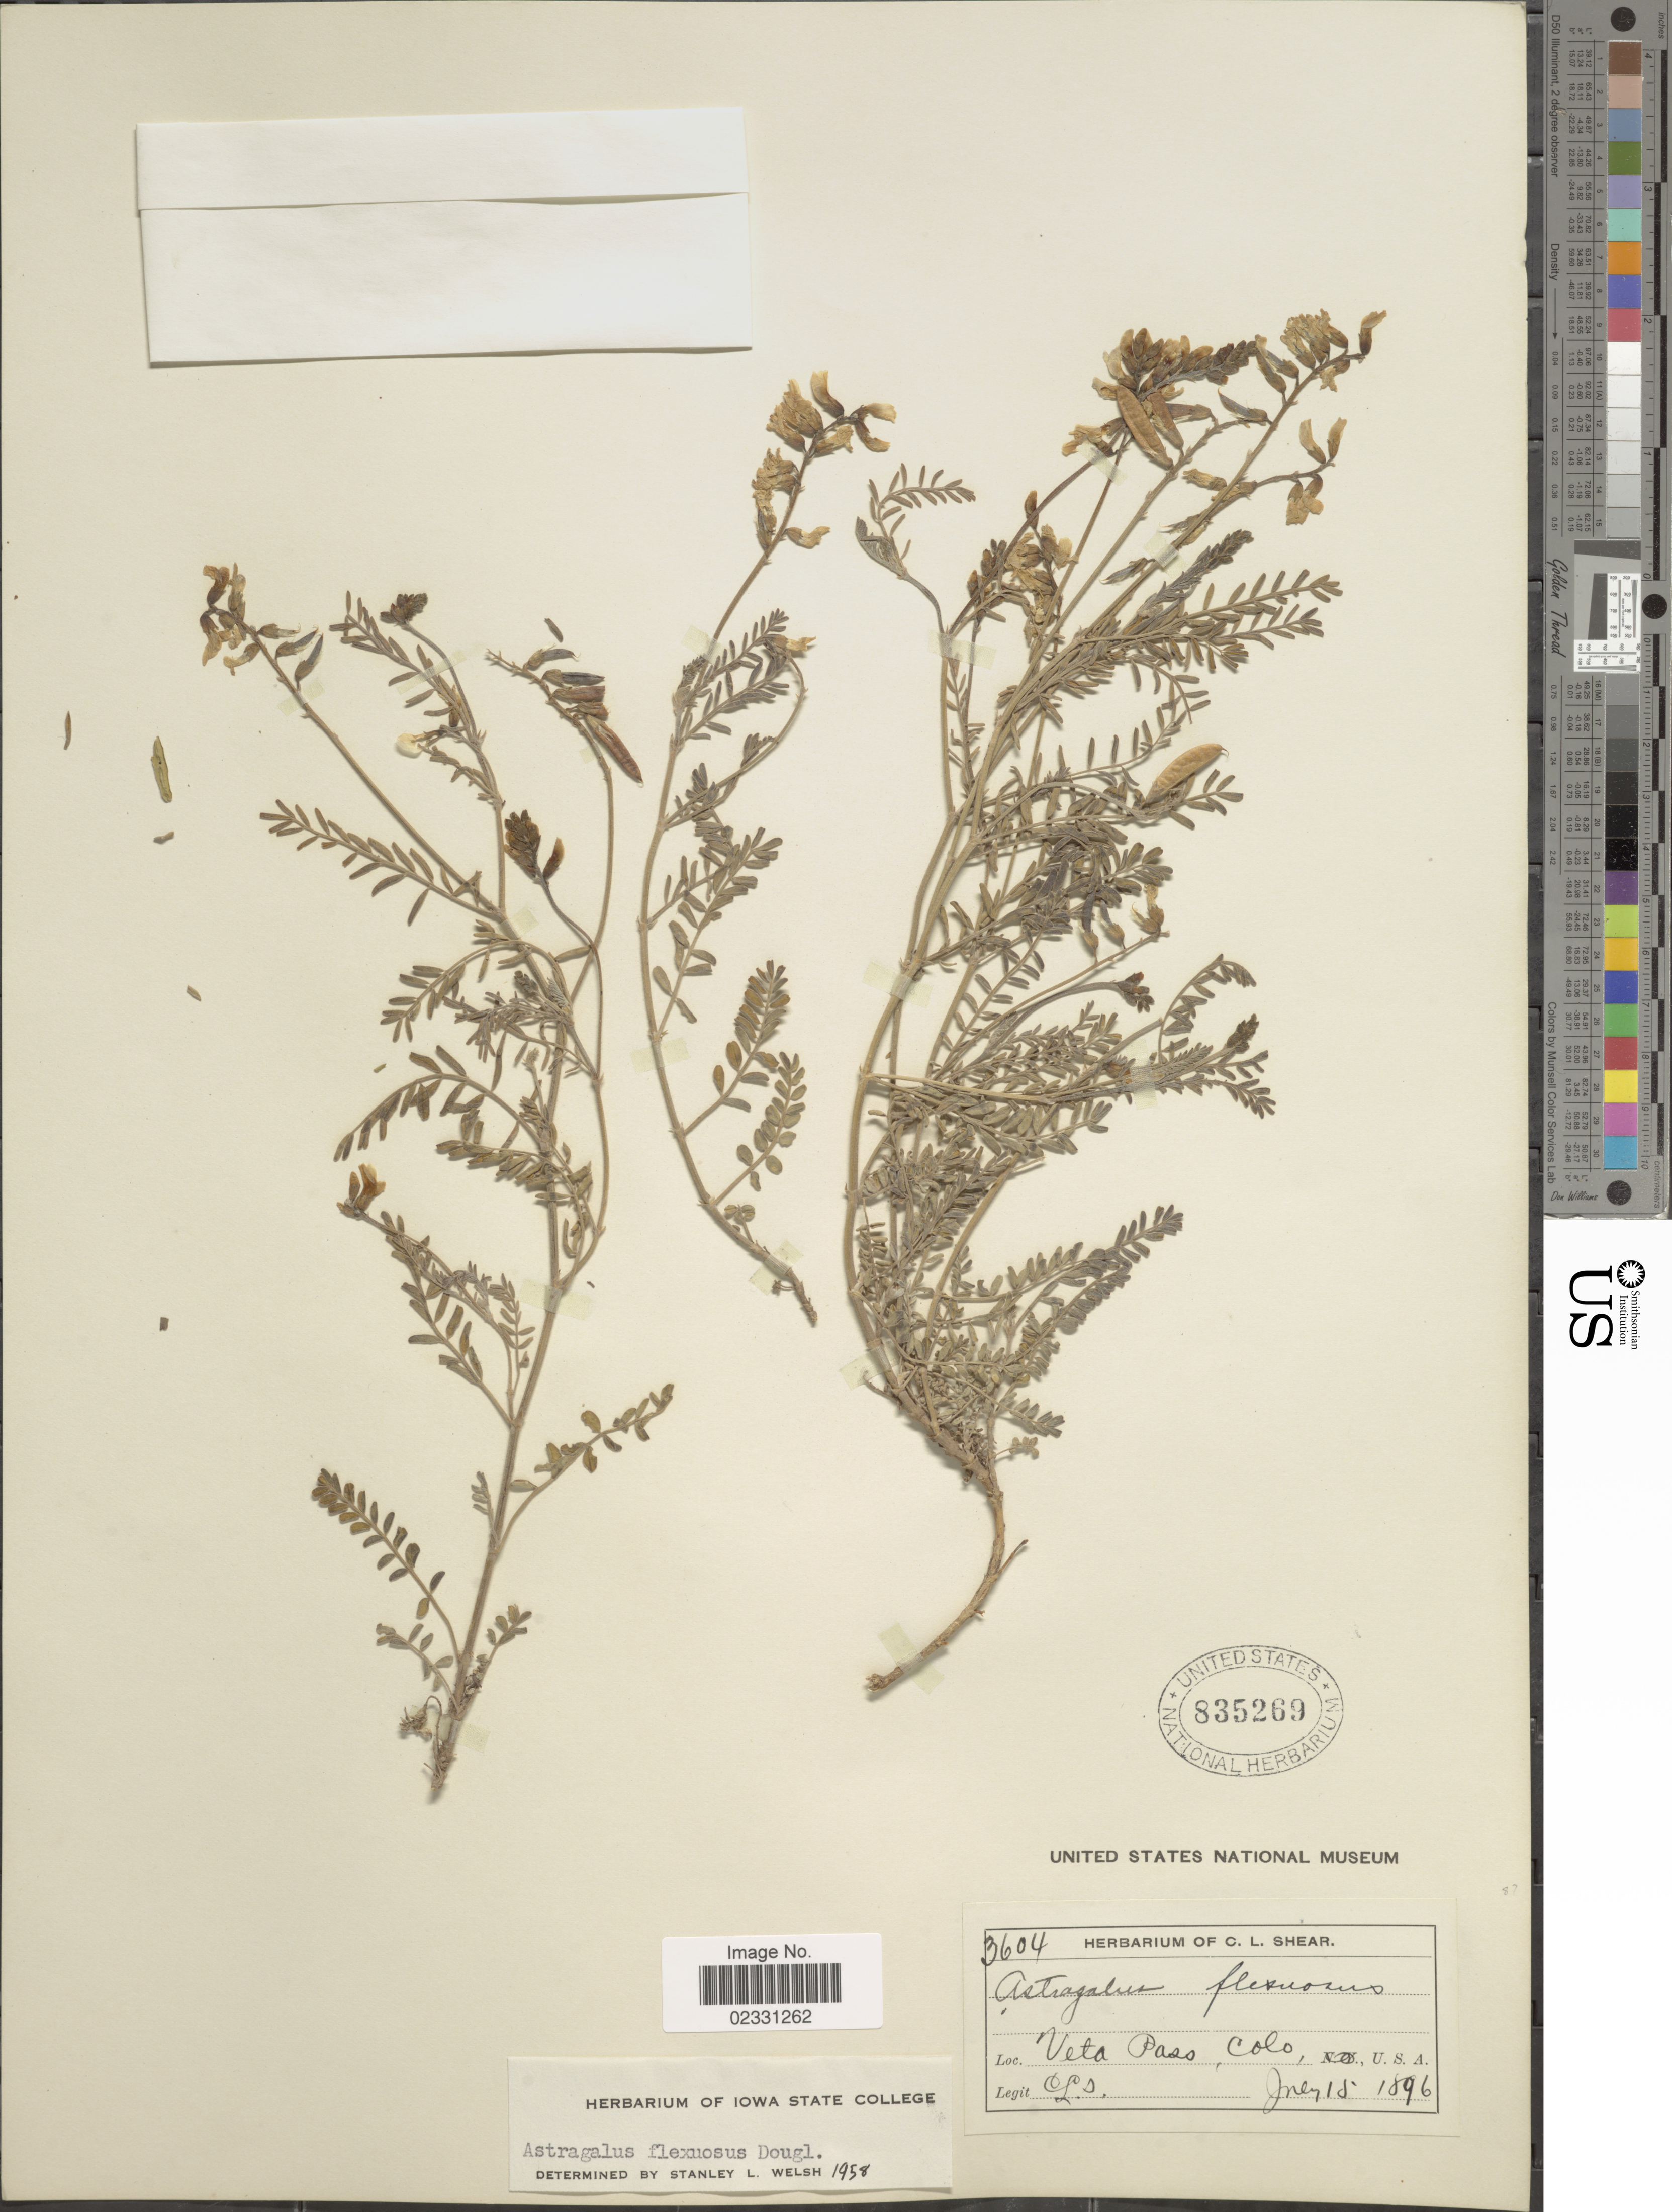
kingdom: Plantae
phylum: Tracheophyta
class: Magnoliopsida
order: Fabales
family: Fabaceae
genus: Astragalus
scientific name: Astragalus flexuosus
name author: (Hook.) Douglas ex G. Don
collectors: C. L. Shear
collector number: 3604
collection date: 1896-07-18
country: United States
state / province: Colorado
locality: Veta Pass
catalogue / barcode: US 835269